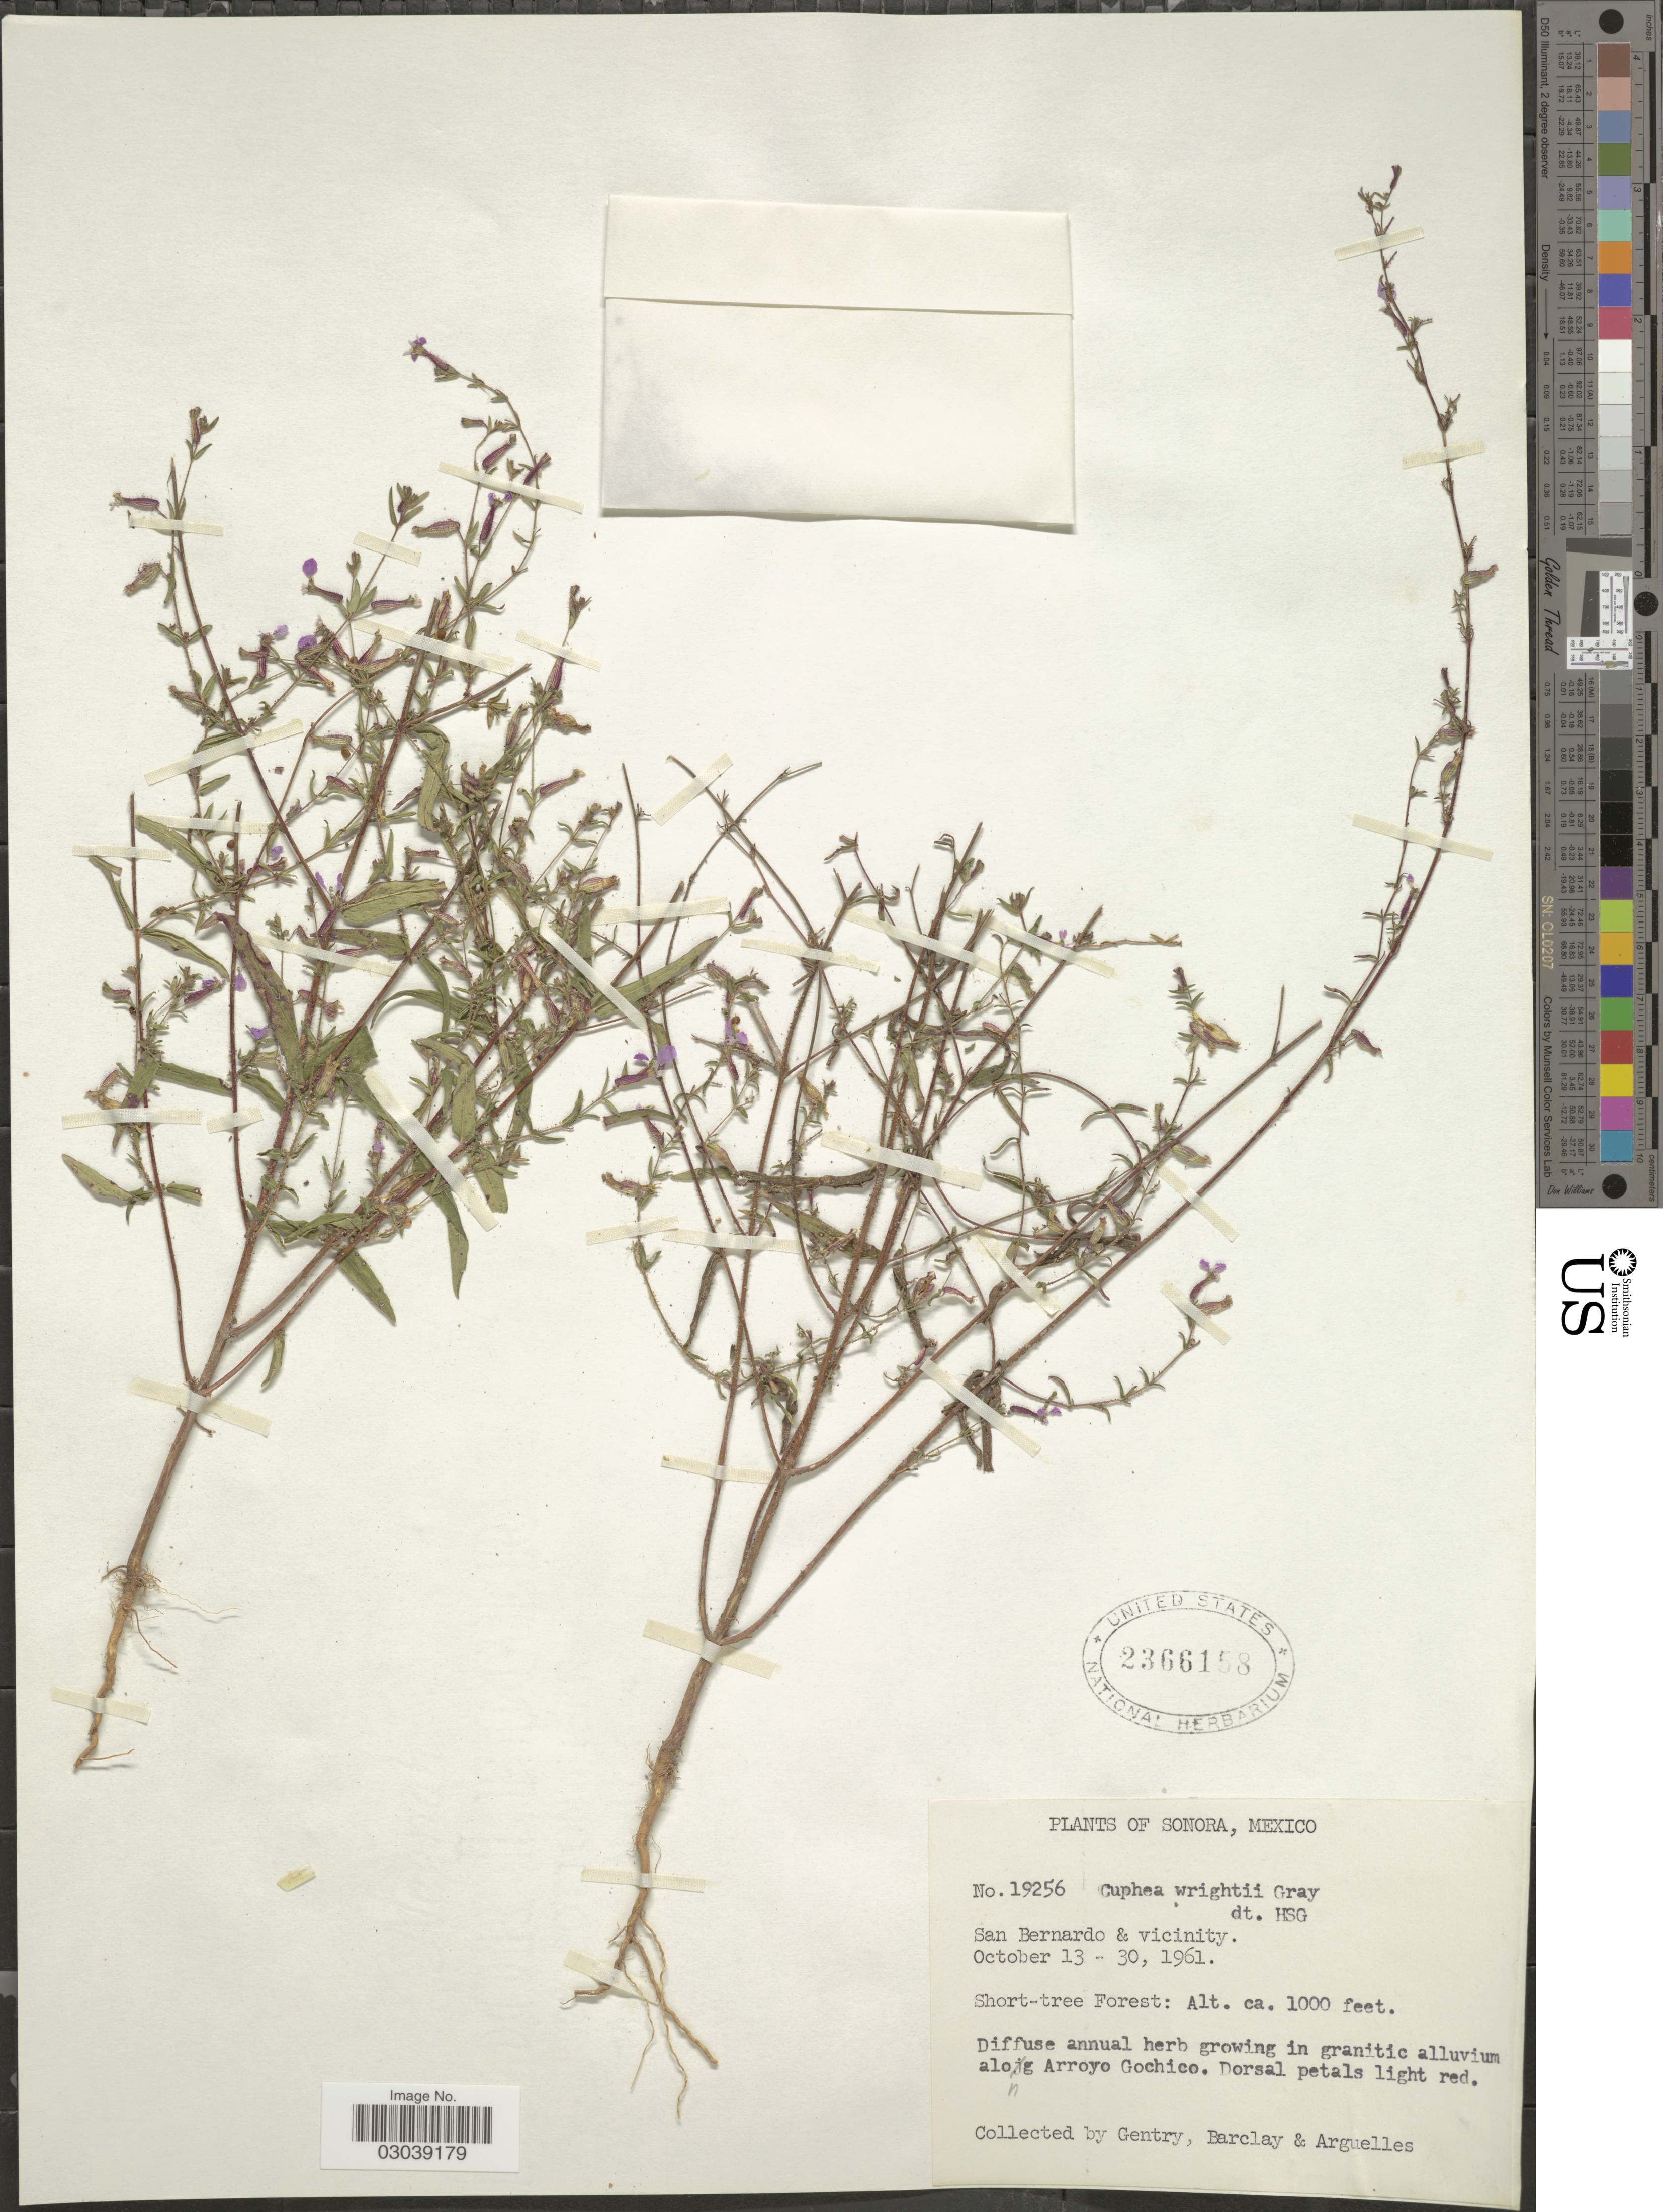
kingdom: Plantae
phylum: Tracheophyta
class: Magnoliopsida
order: Myrtales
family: Lythraceae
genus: Cuphea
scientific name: Cuphea wrightii var. wrightii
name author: A. Gray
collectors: Gentry, --, -- Barclay & Arguelles, --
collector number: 19256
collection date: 1961-10-13/1961-10-30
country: Mexico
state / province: Sonora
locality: San Bernardo & vicinity.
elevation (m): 305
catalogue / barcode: US 2366158